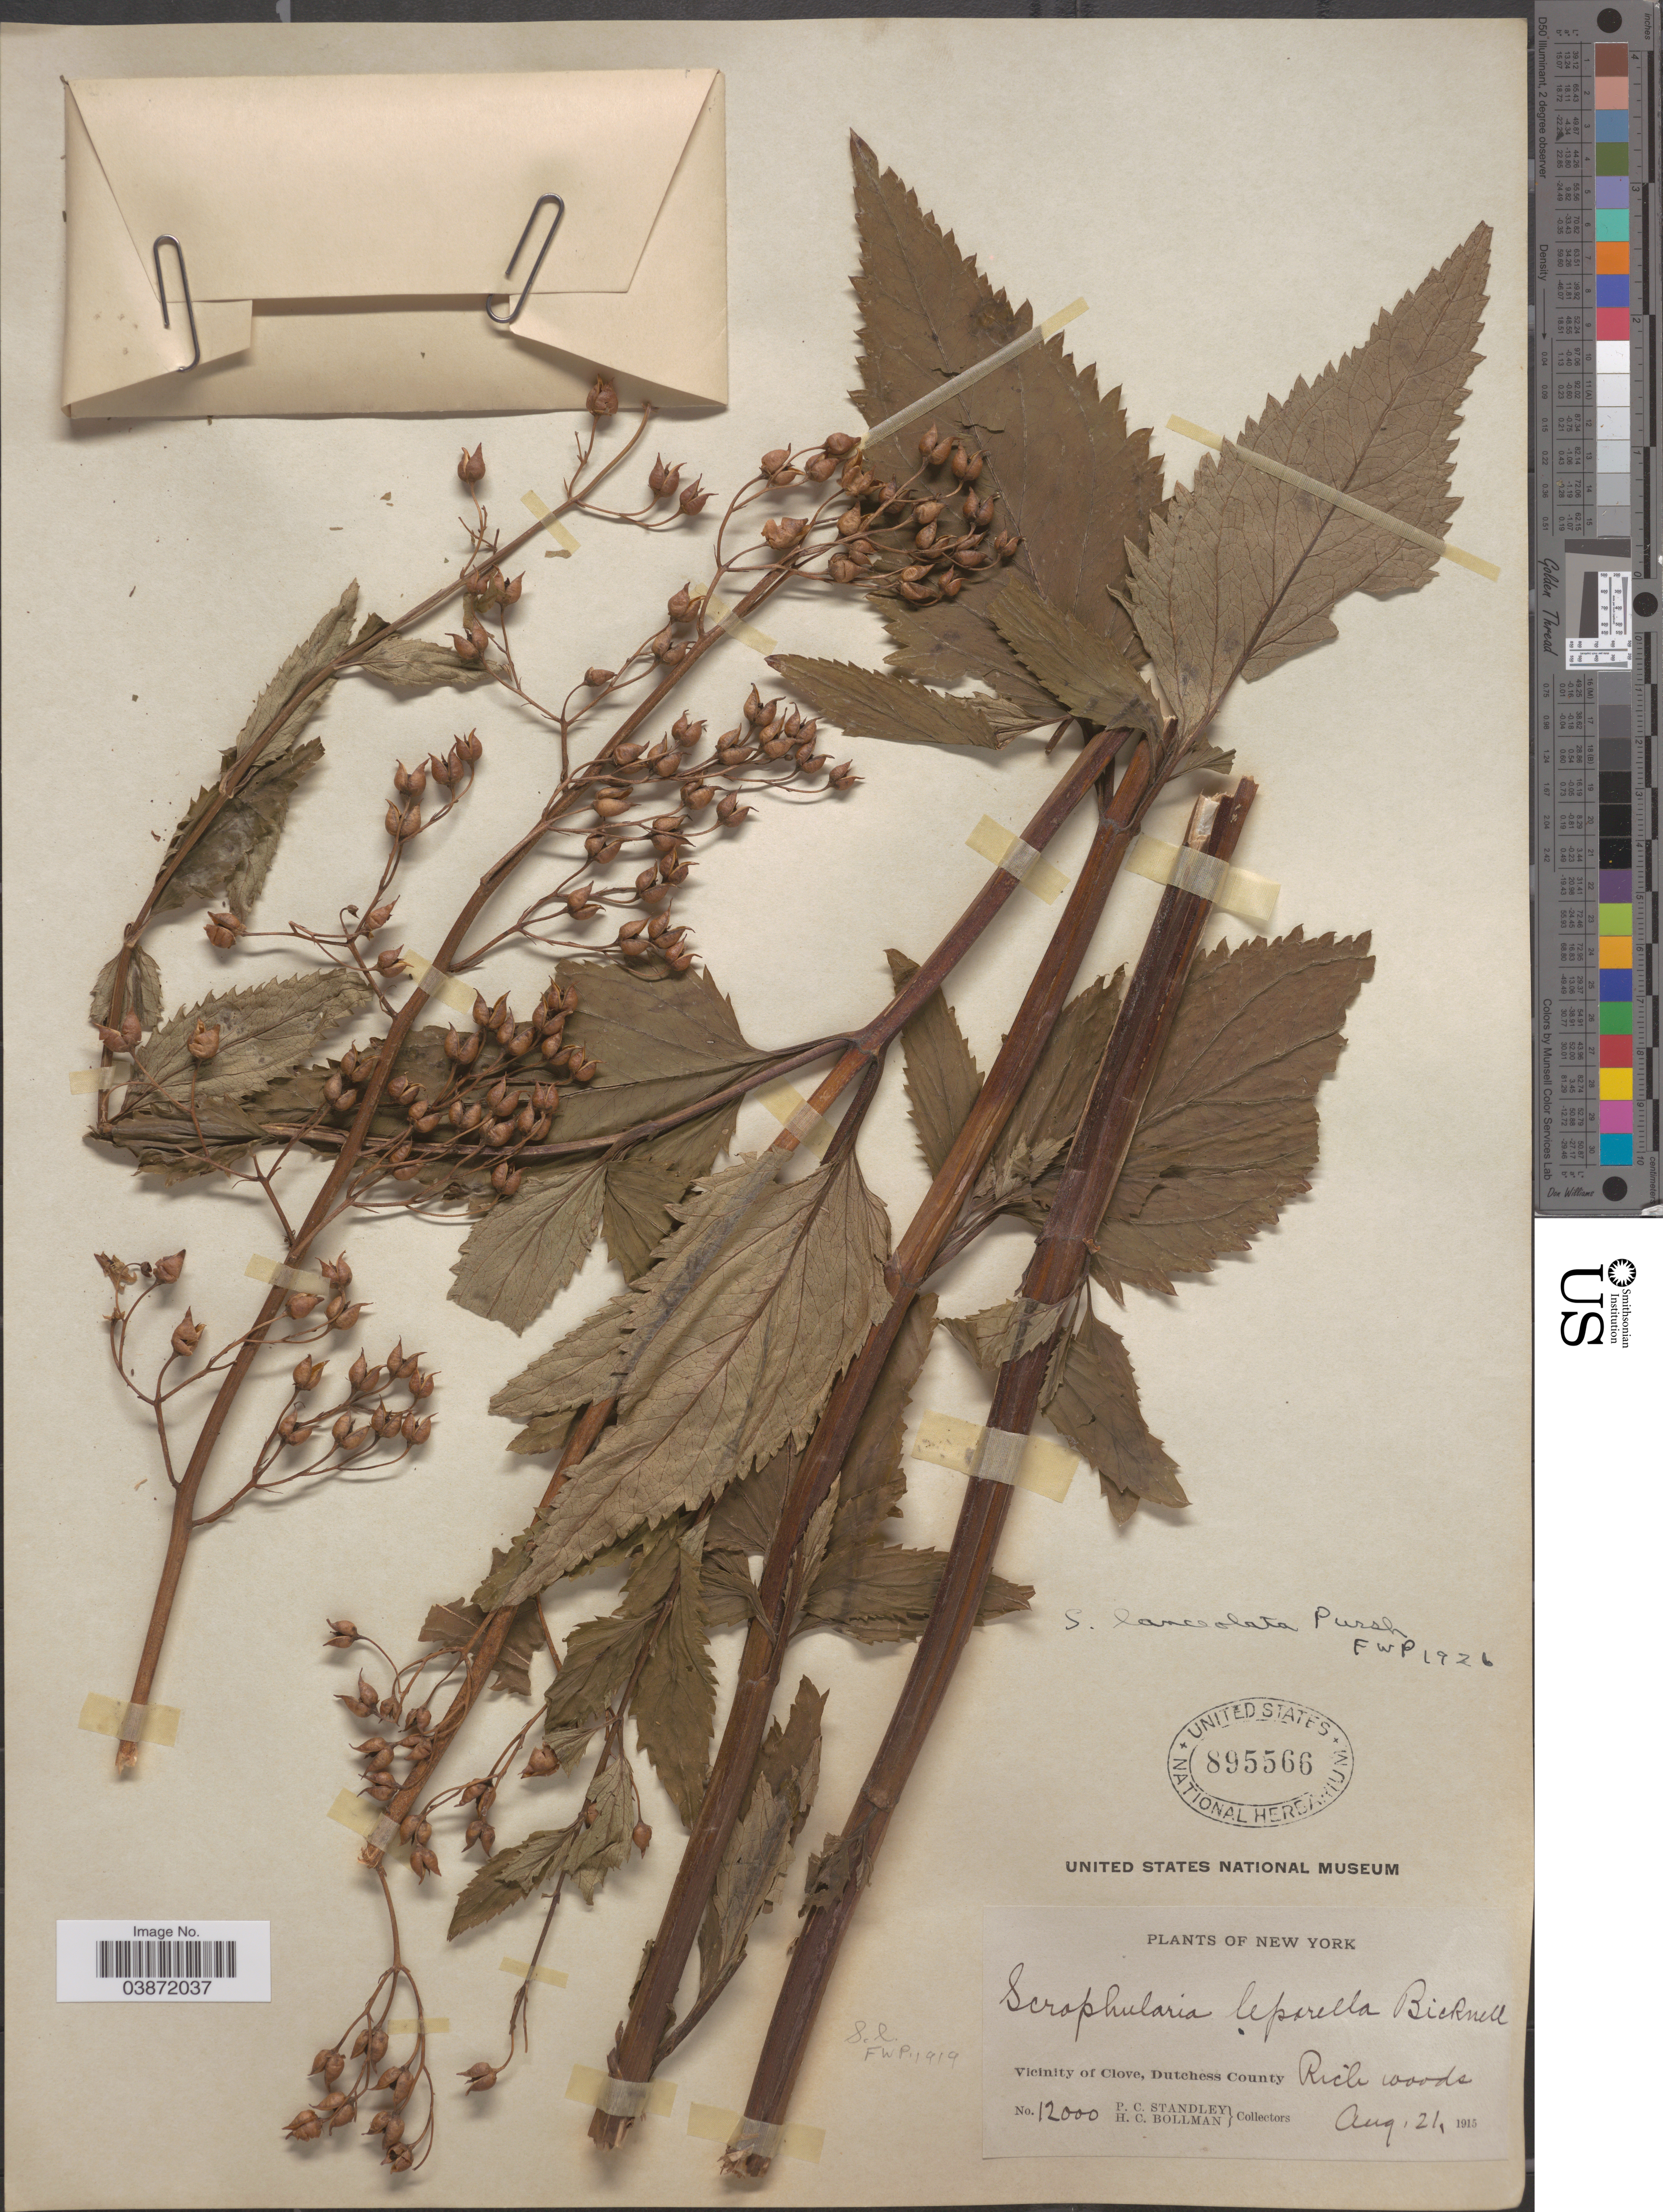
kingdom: Plantae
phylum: Tracheophyta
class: Magnoliopsida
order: Lamiales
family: Scrophulariaceae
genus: Scrophularia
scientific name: Scrophularia lanceolata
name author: Pursh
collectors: P. C. Standley & H. C. Bollman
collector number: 12000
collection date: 1915-08-21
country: United States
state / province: New York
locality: Vicinity of Clove, Dutchess County.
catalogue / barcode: US 895566